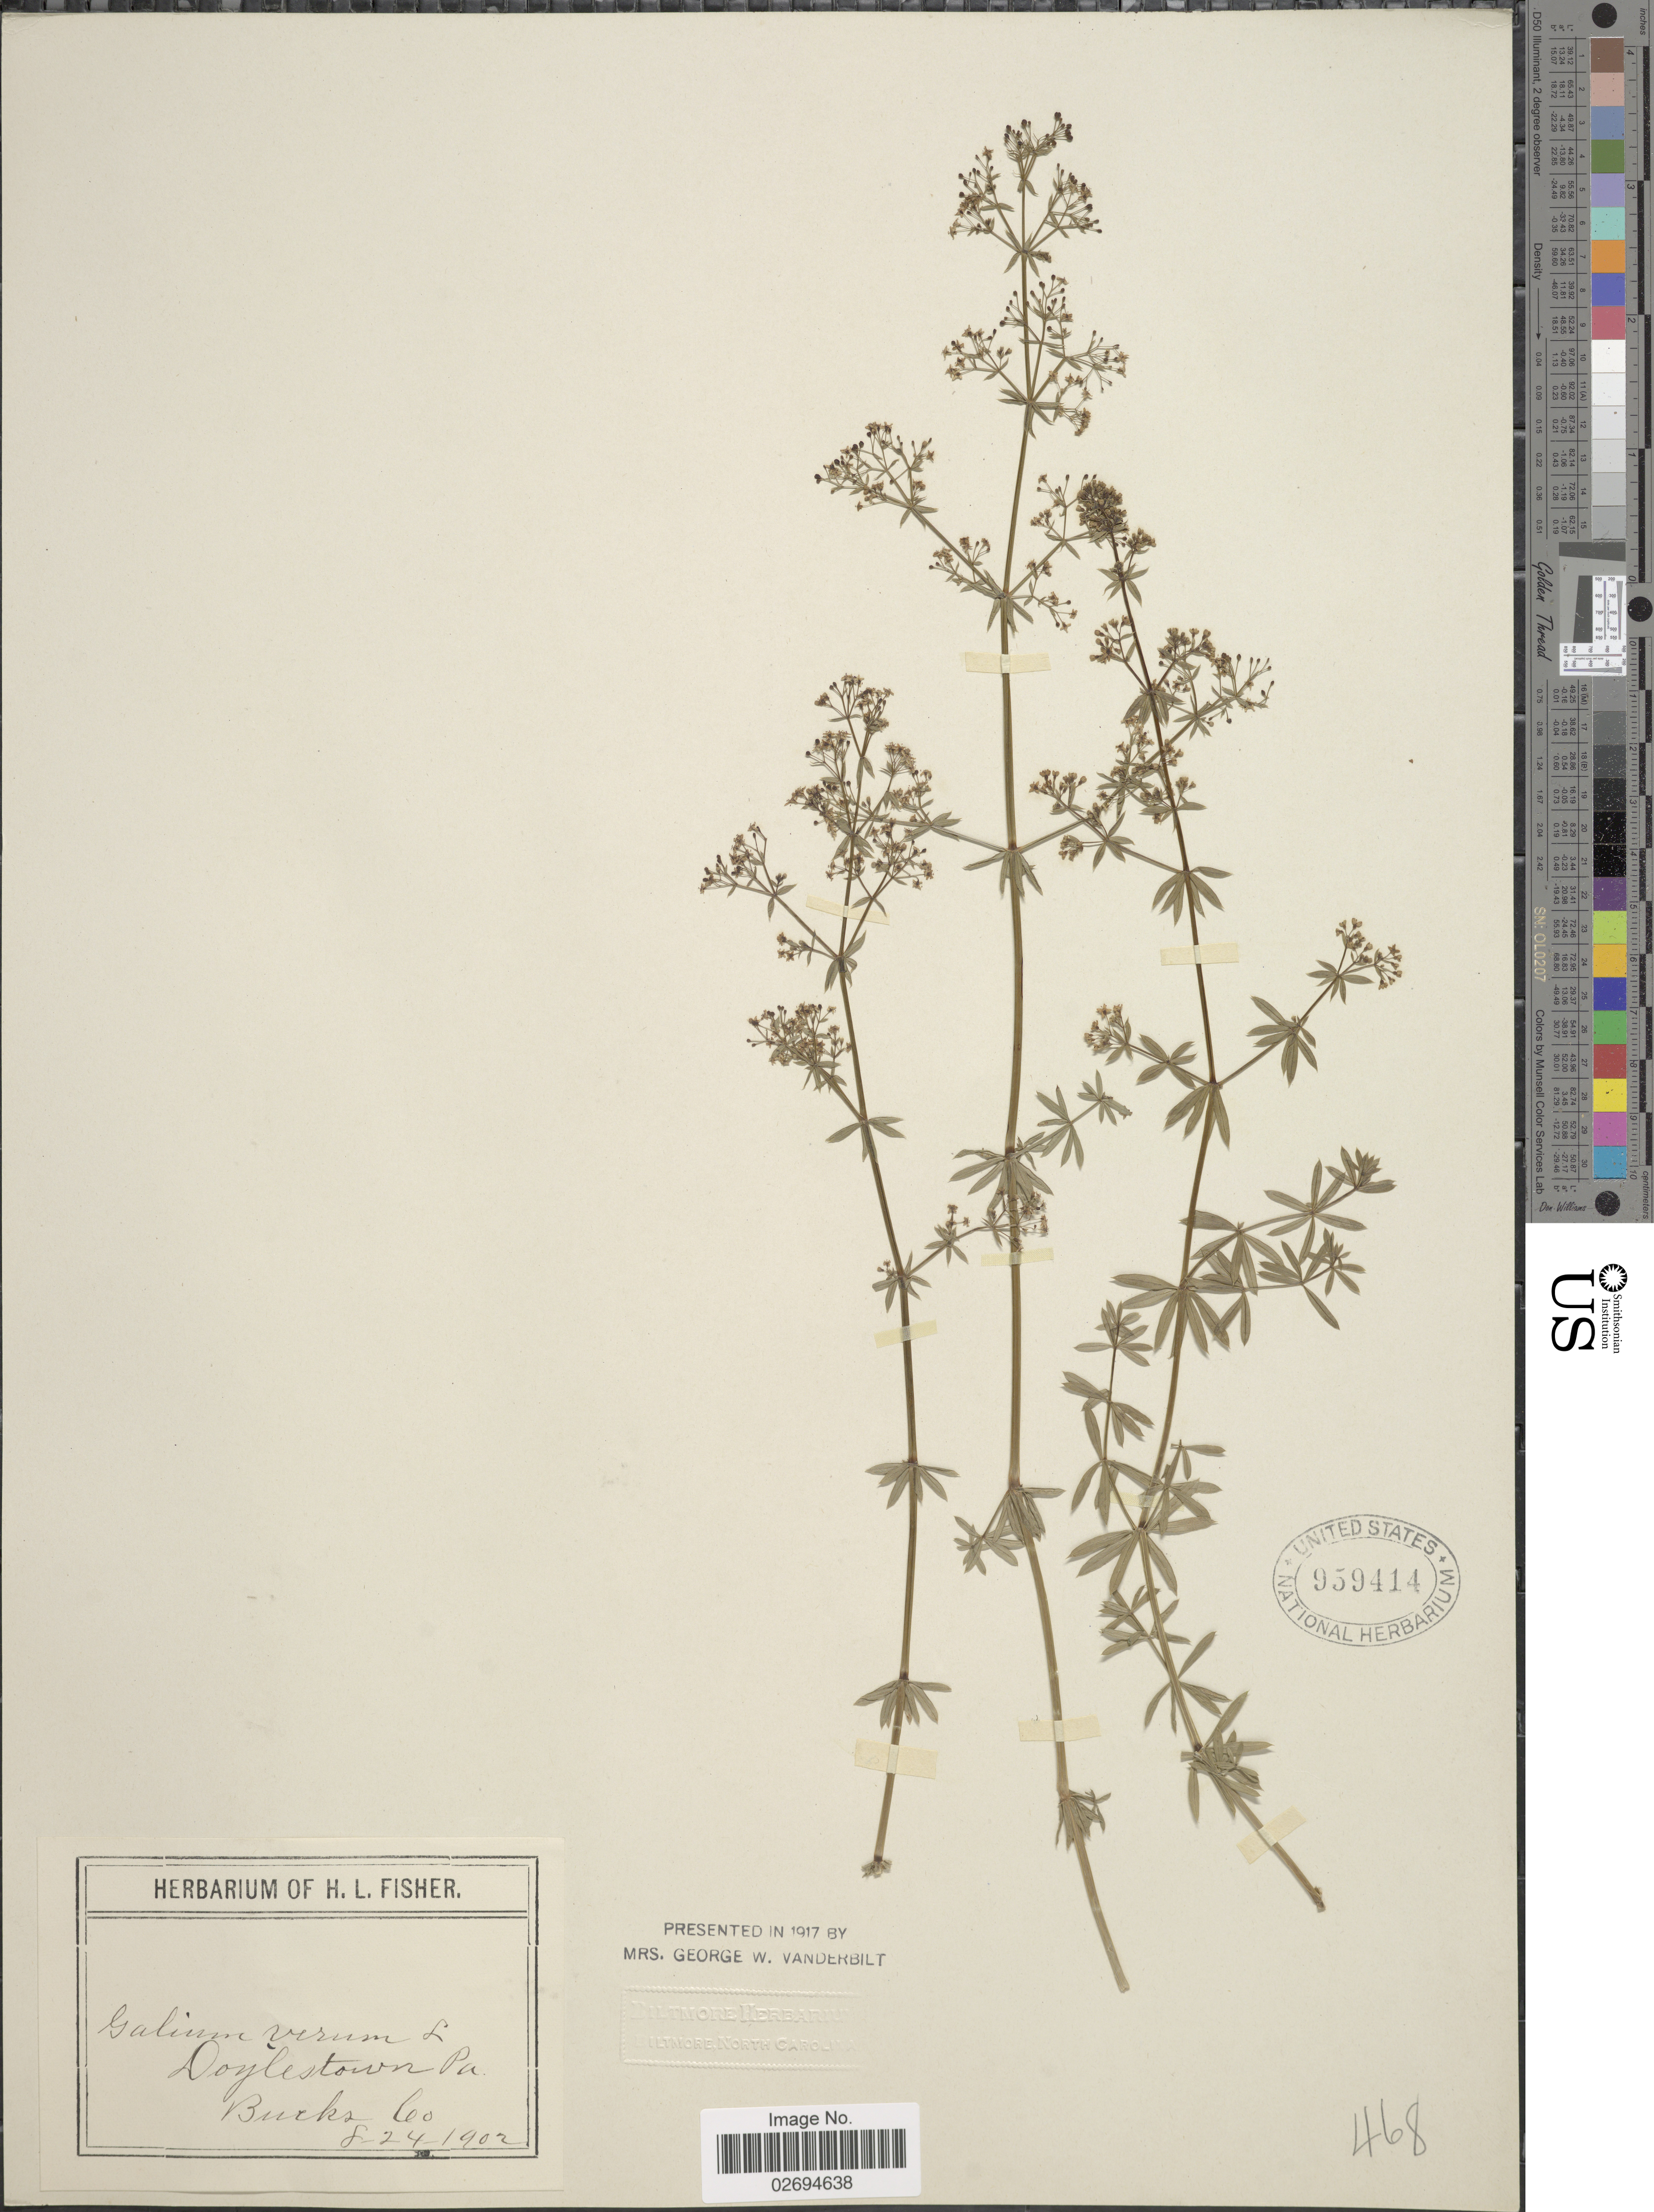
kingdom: Plantae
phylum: Tracheophyta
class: Magnoliopsida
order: Gentianales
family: Rubiaceae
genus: Galium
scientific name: Galium verum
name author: L.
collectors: ex herb. of H. L. Fisher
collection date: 1902-08-24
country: United States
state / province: Pennsylvania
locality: Doylestown, Burks Co.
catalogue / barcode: US 959414